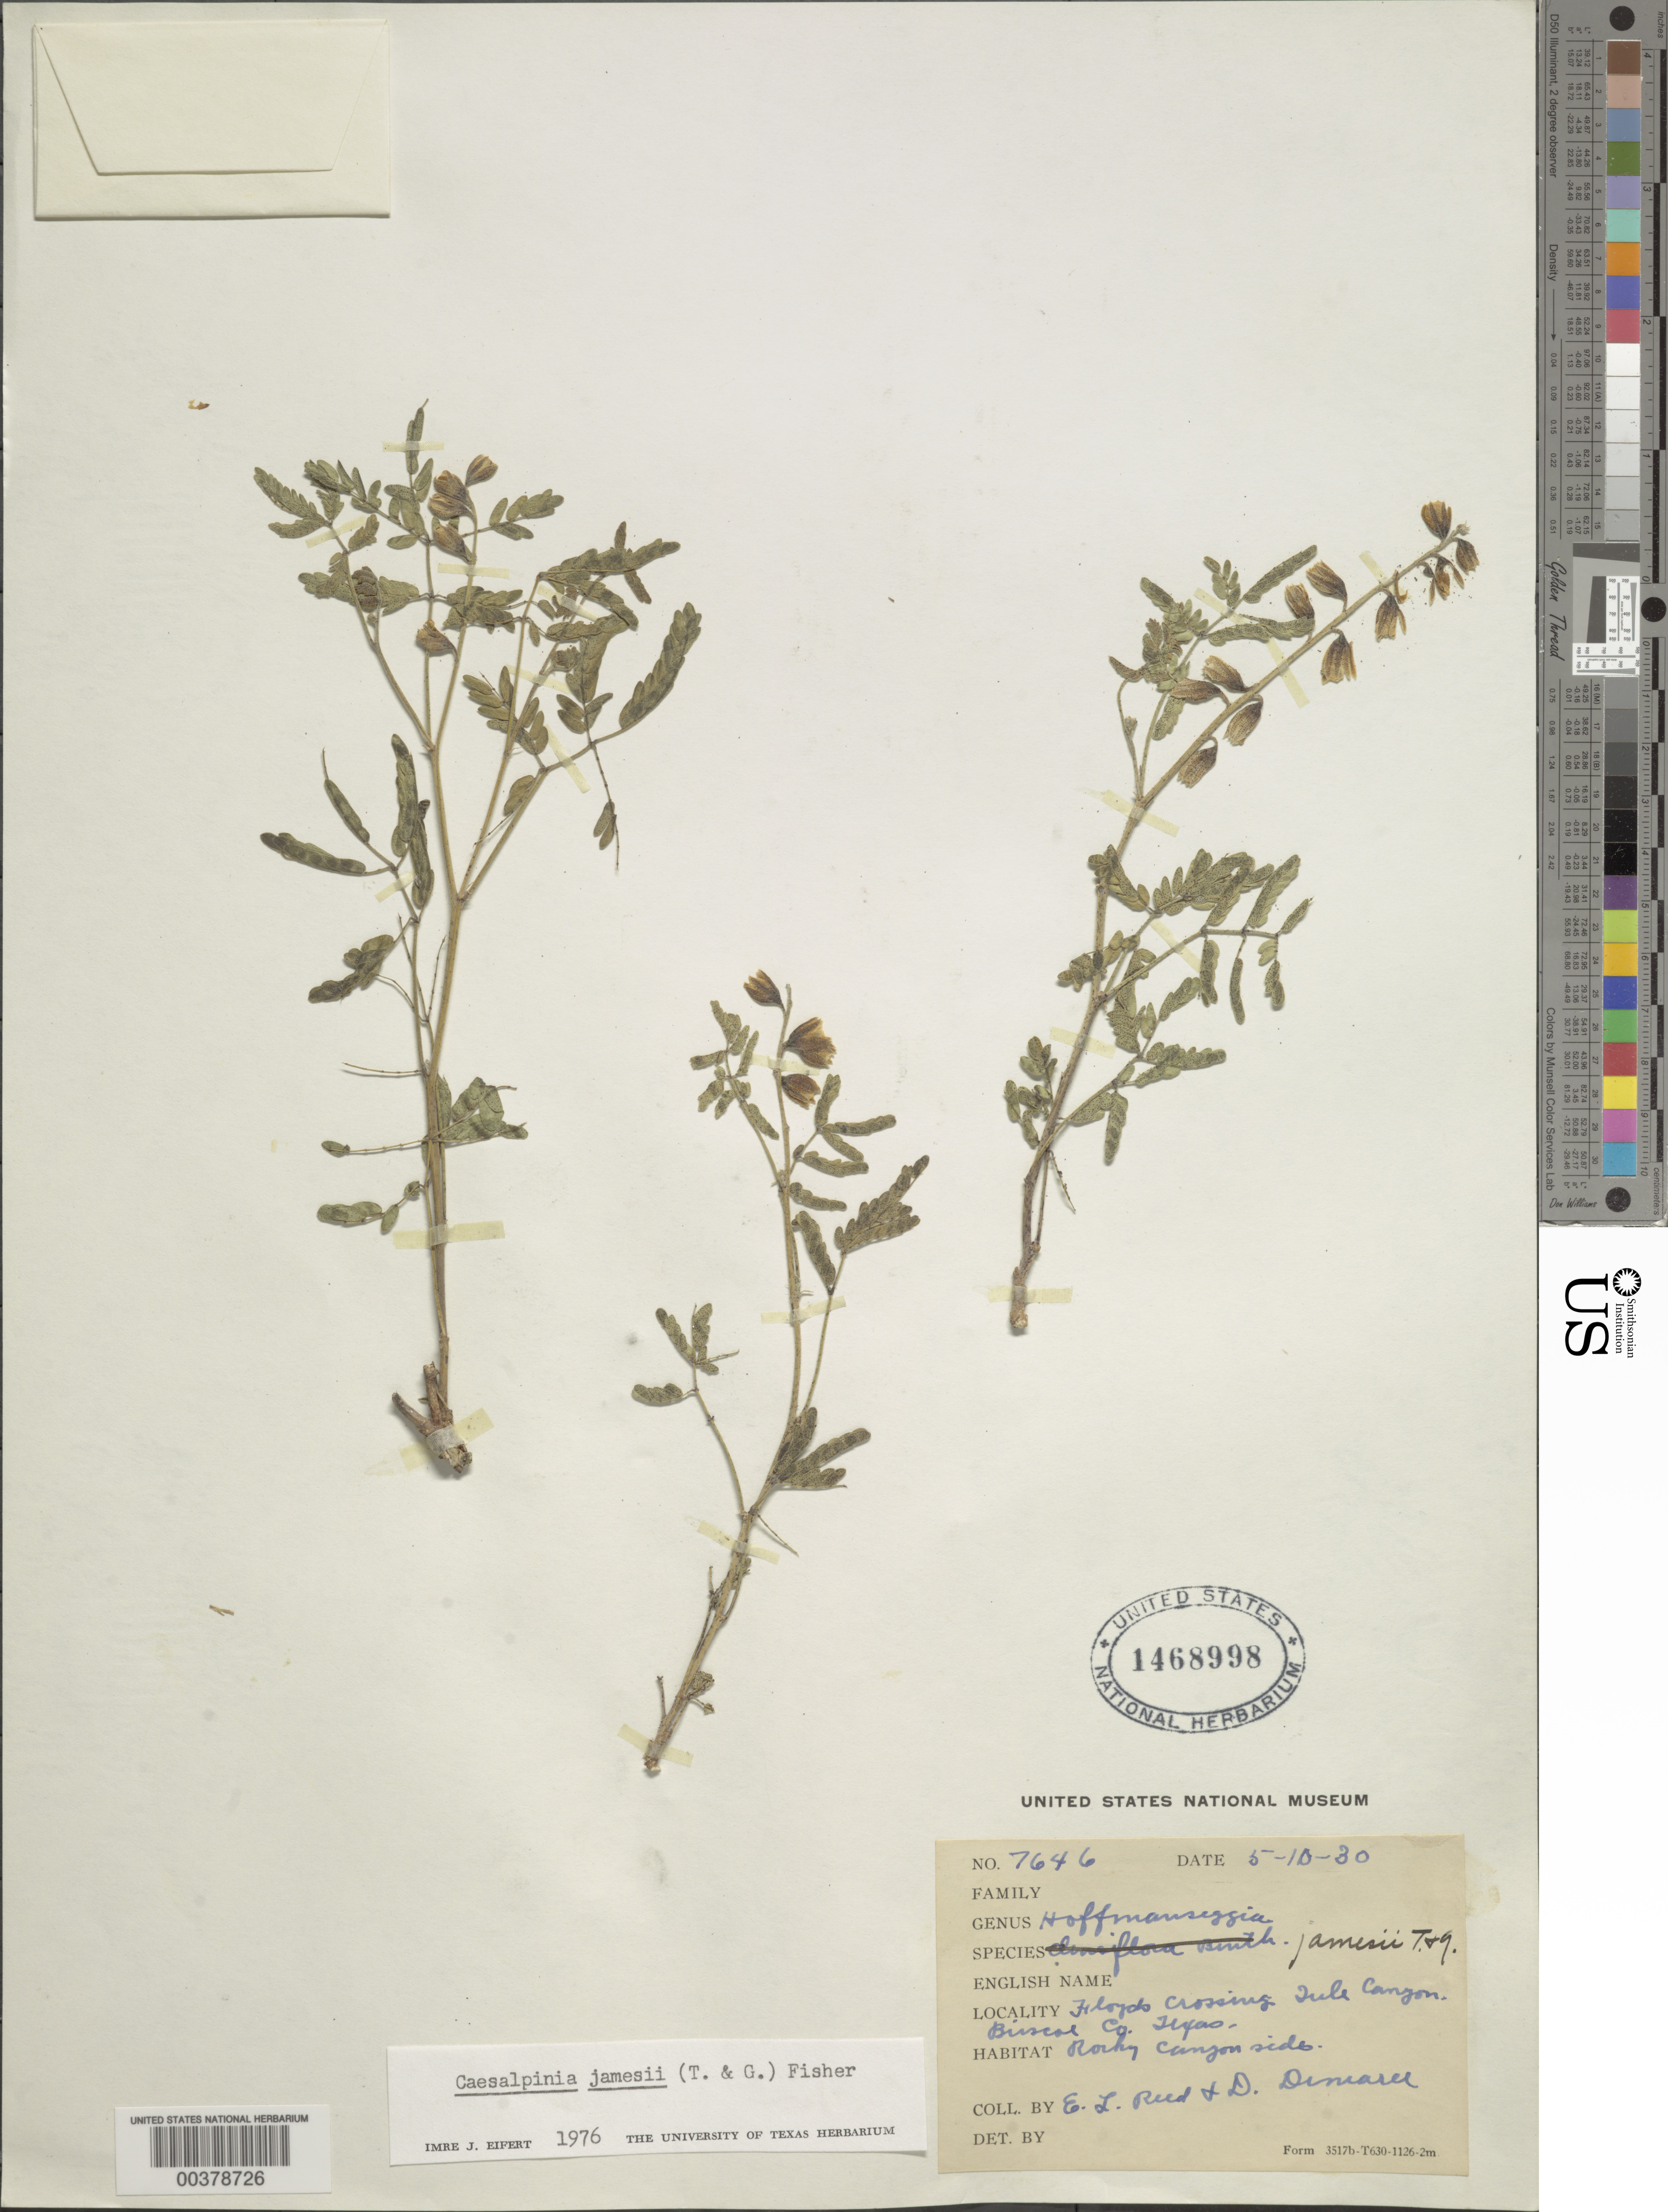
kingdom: Plantae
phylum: Tracheophyta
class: Magnoliopsida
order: Fabales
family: Fabaceae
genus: Pomaria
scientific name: Pomaria jamesii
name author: (Torr. & A. Gray) Walp.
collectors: E. Reed & D. Demaree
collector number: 7646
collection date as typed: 05 Oct 1930 or 10 May 1930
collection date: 1930-05-10 or 1930-10-05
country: United States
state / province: Texas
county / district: Briscoe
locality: Floyds crossing,, tule canyon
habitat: Rocky canyon side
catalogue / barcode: US 1468998